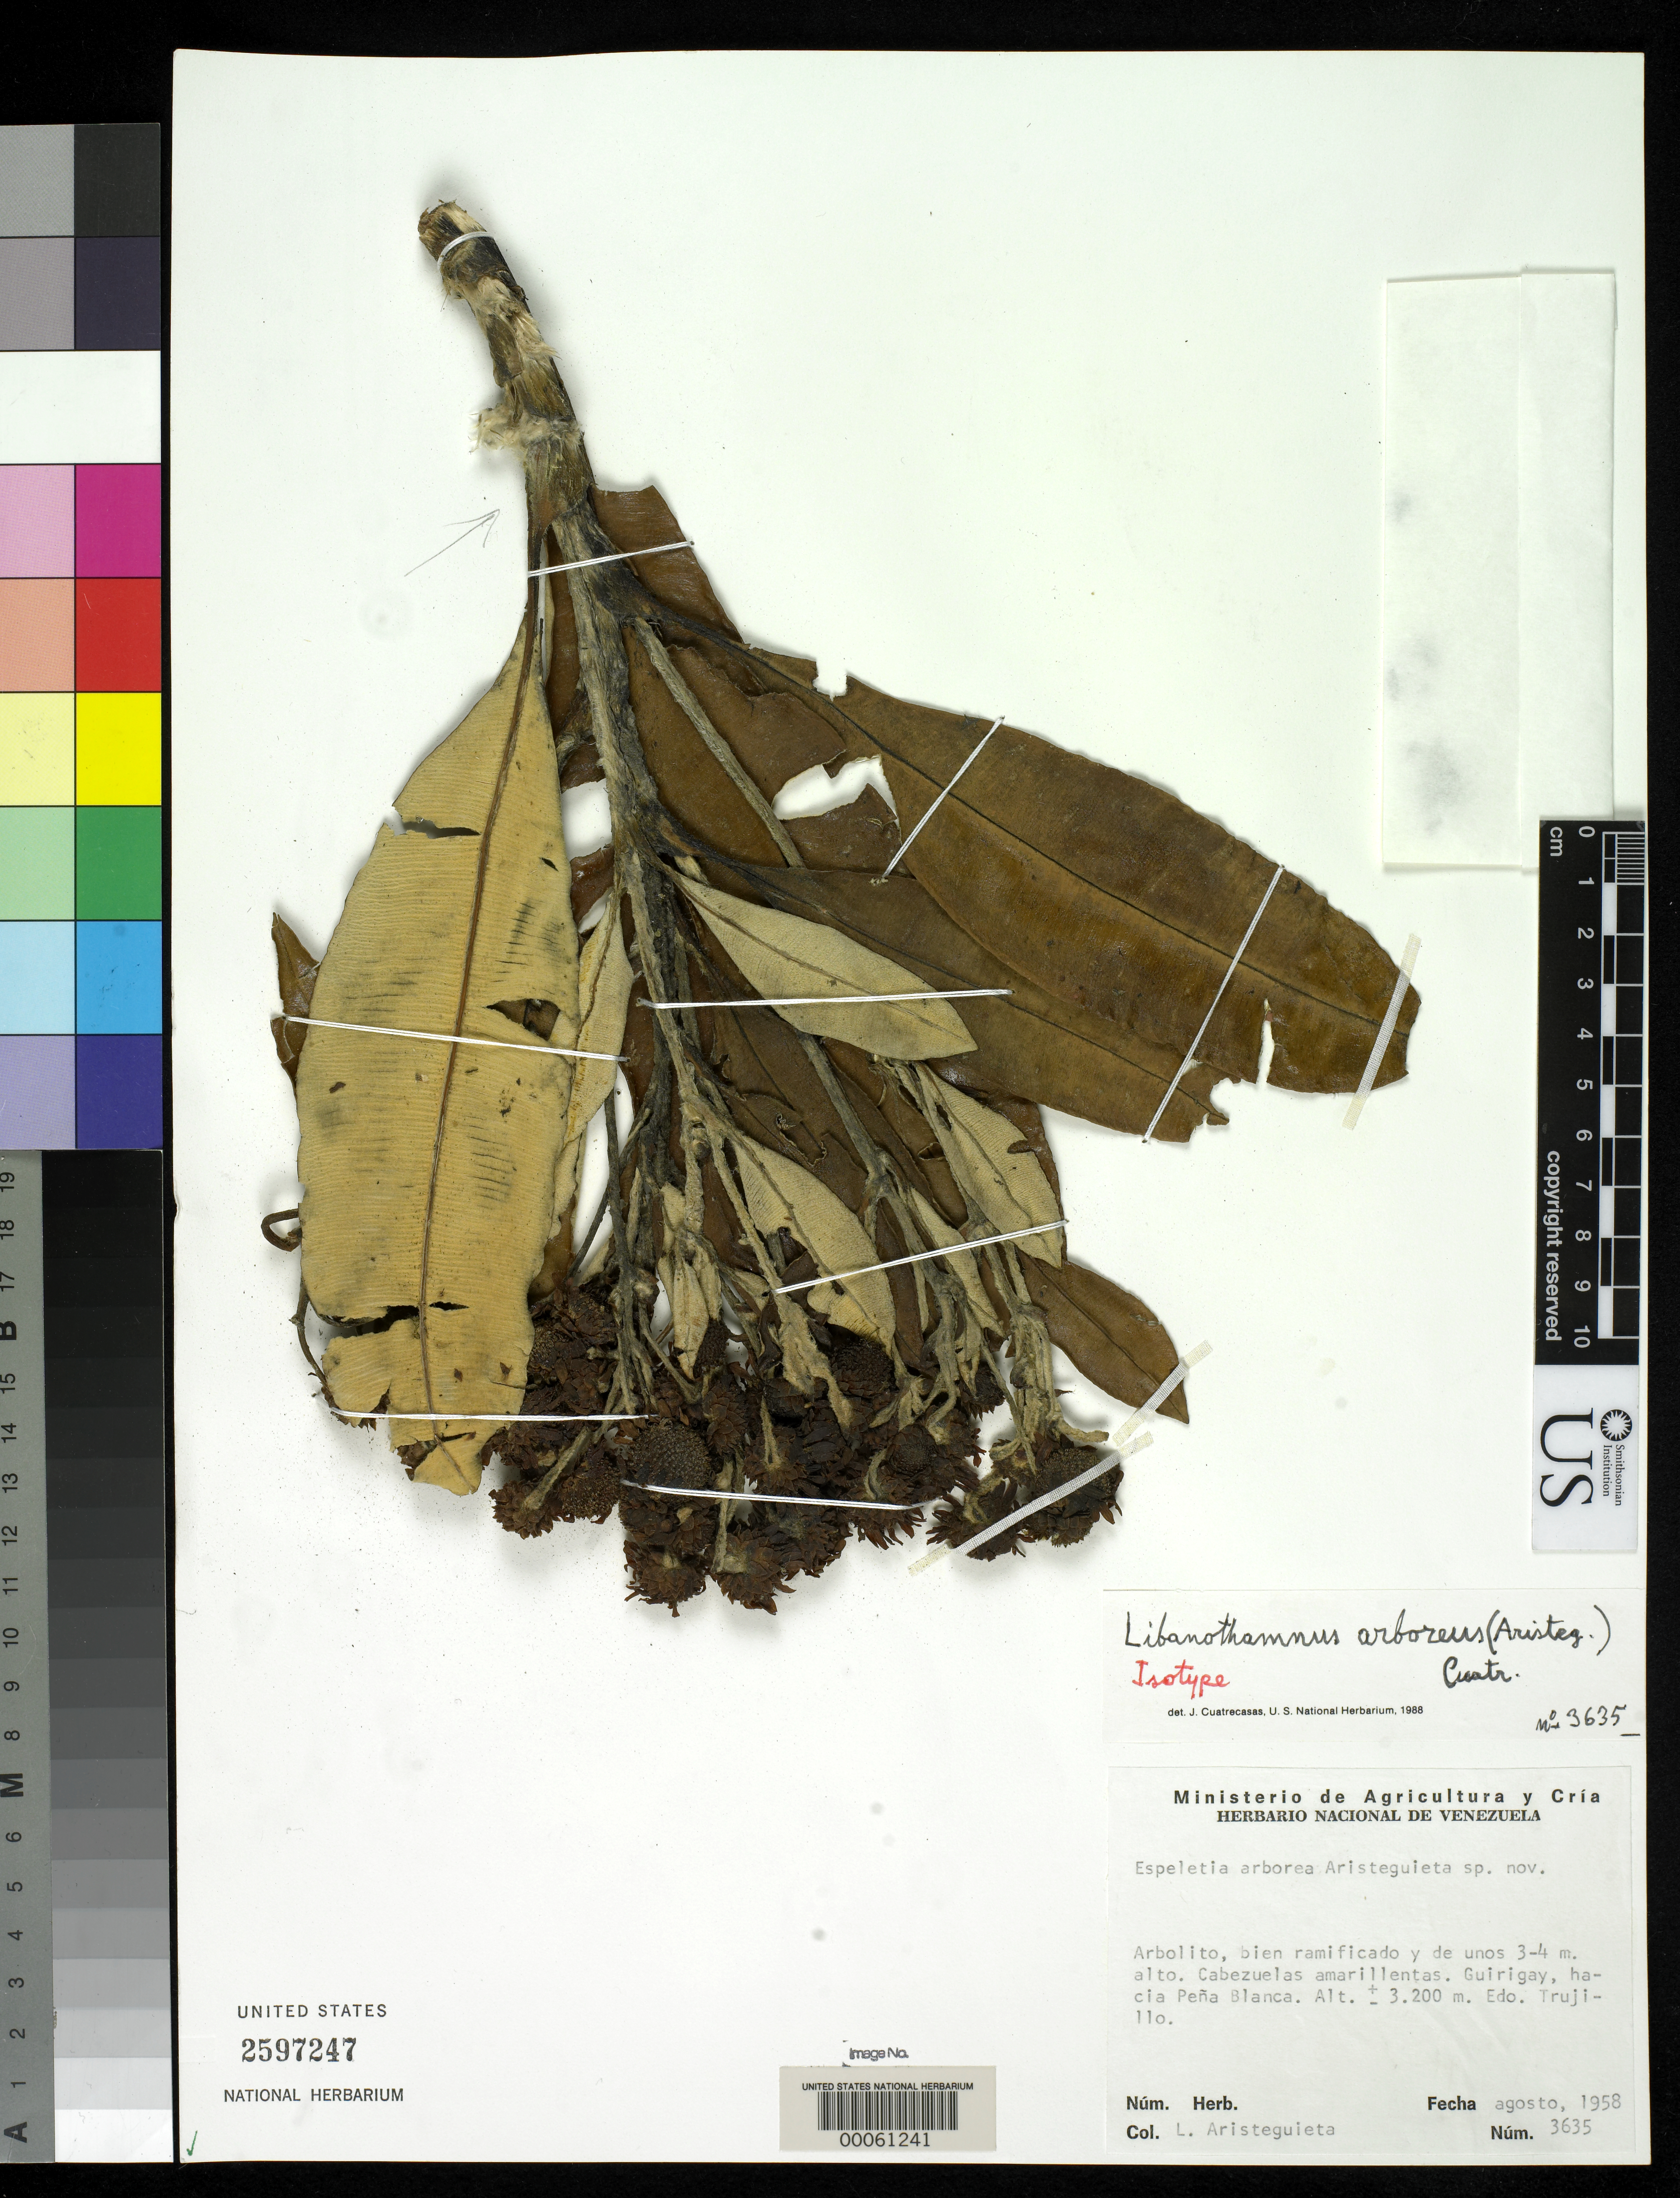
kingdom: Plantae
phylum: Tracheophyta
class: Magnoliopsida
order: Asterales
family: Asteraceae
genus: Espeletia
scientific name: Espeletia arborea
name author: Aristeg.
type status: Isotype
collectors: L. Aristeguieta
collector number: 3635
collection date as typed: Aug 1958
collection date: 1958-08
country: Venezuela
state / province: Trujillo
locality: Guirigay, hacia Pena Blanca. [Guirigay, toward Pena Blanca.]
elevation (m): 3200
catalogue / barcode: US 2597247